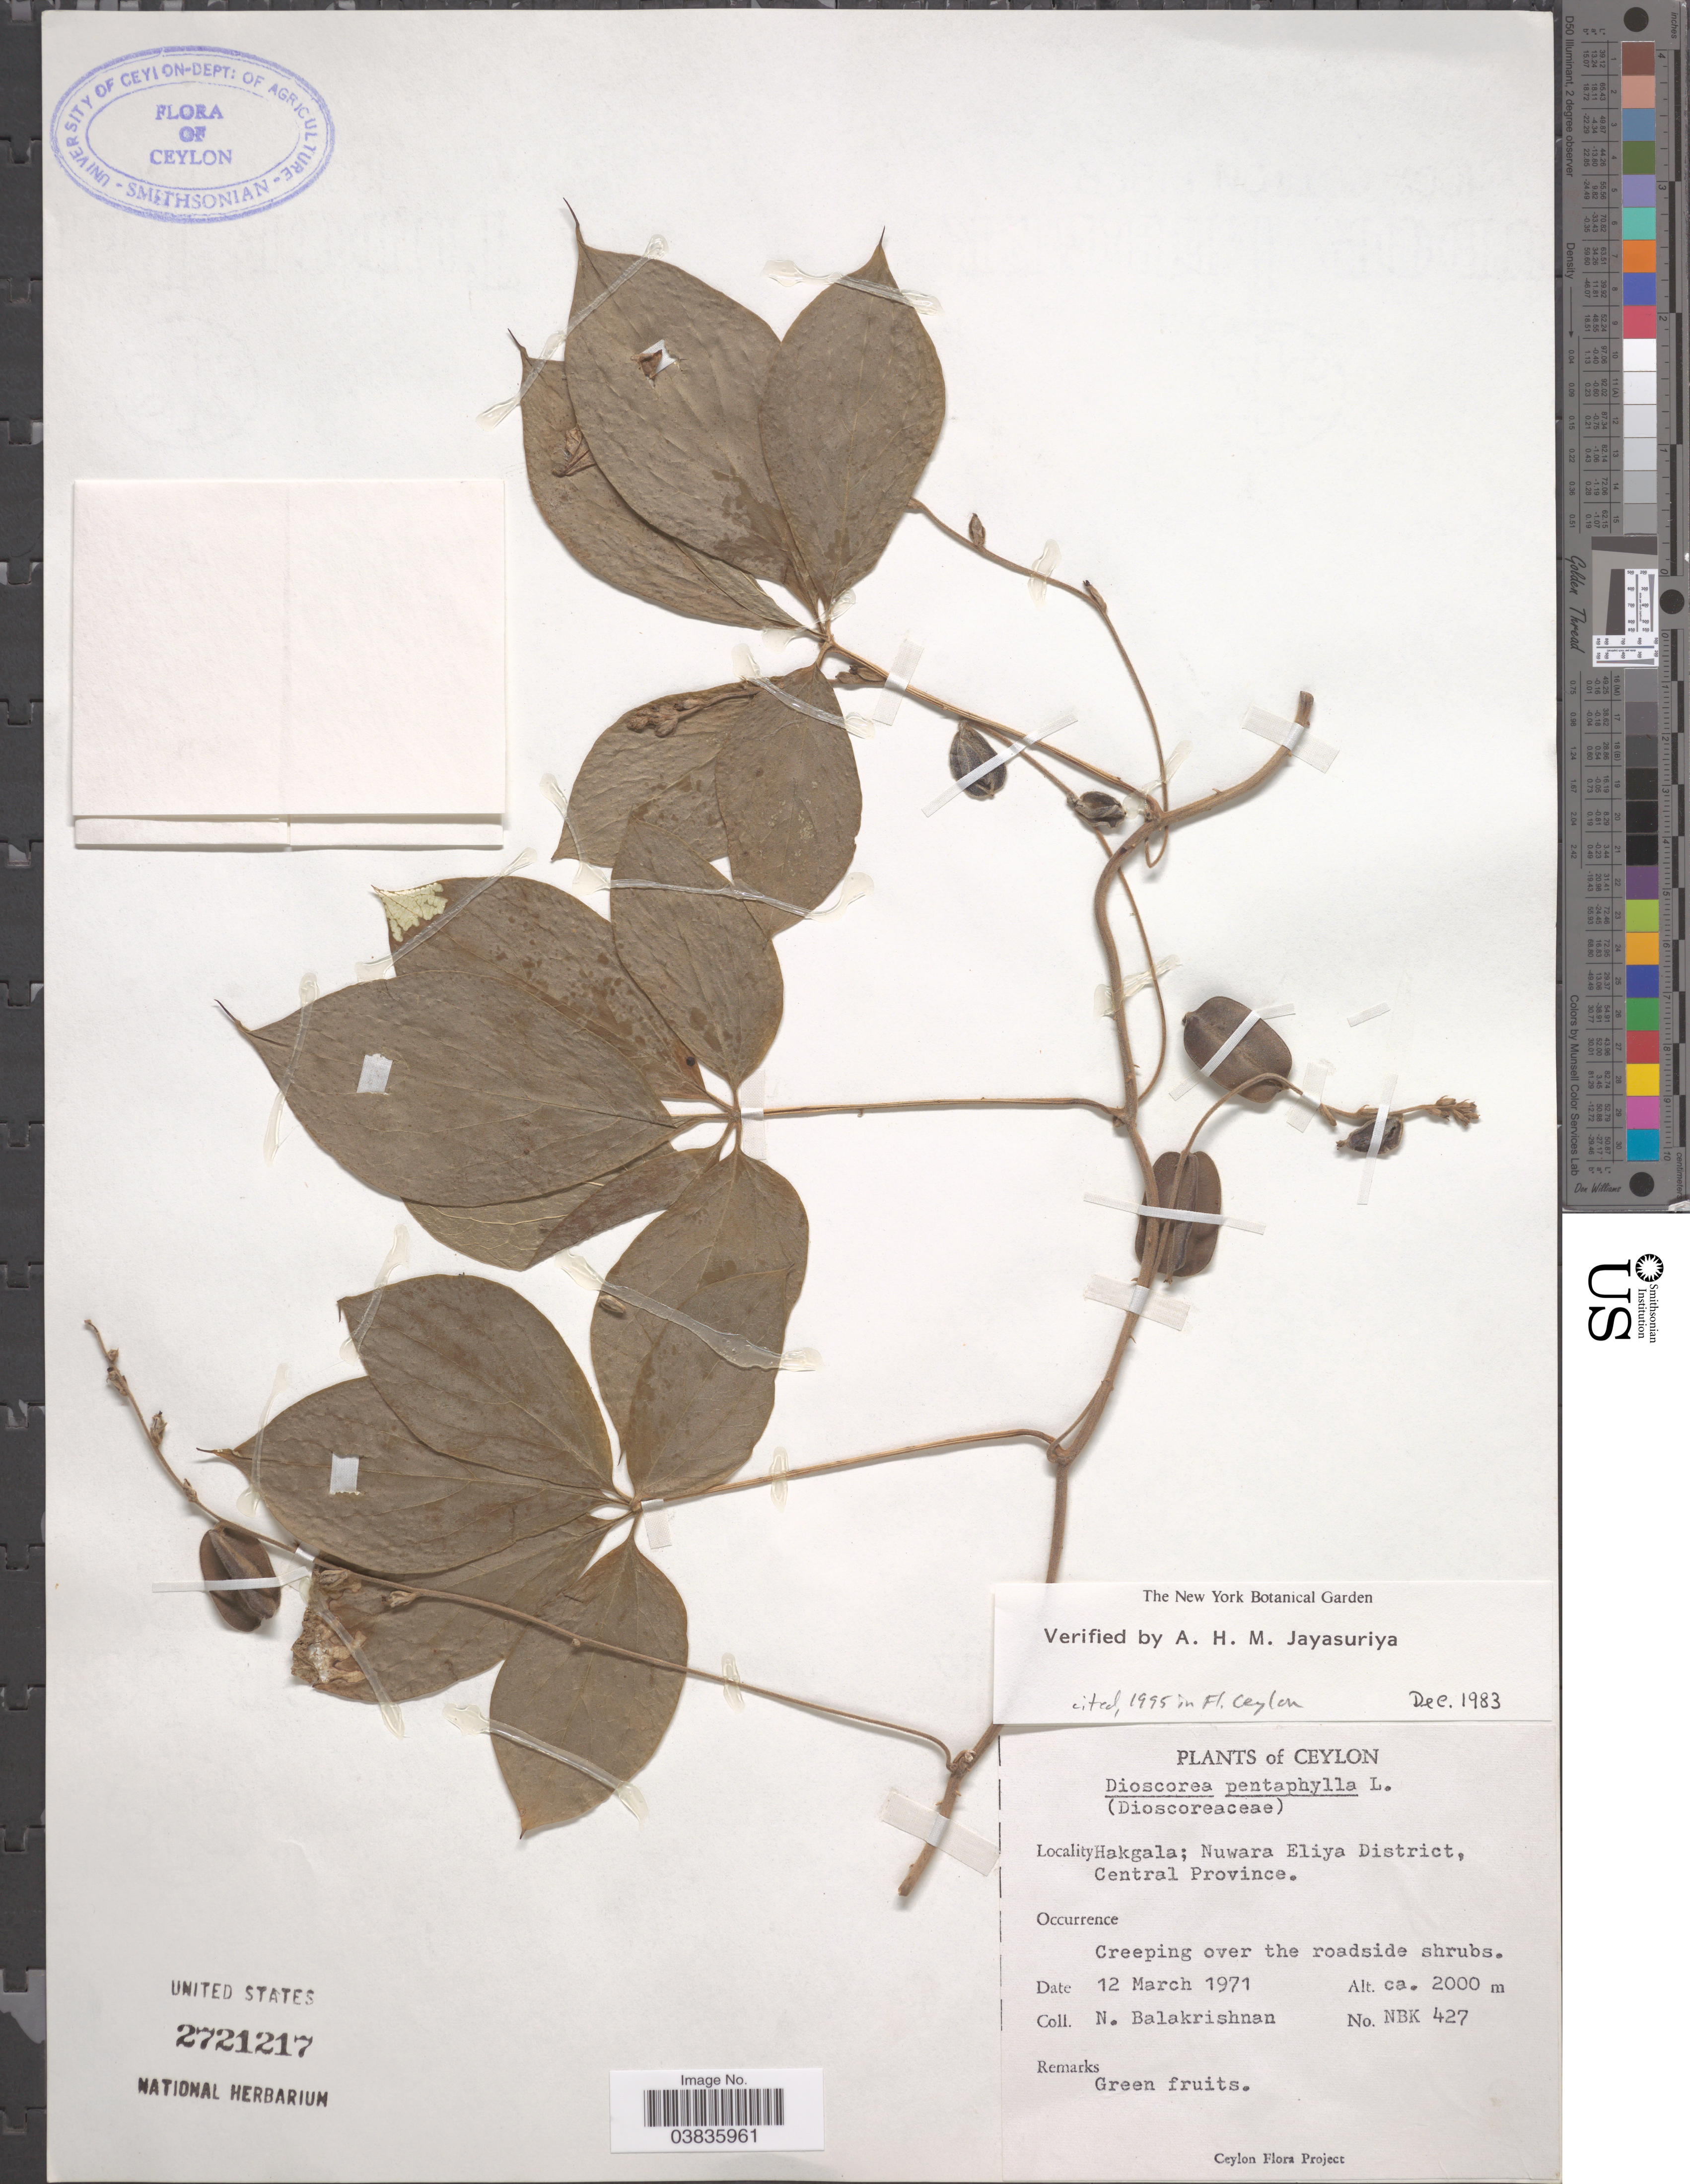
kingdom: Plantae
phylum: Tracheophyta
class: Liliopsida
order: Dioscoreales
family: Dioscoreaceae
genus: Dioscorea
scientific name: Dioscorea pentaphylla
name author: L.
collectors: N. Balakrishnan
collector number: NBK 427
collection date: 1971-03-12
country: Sri Lanka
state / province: Central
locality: Ceylon. Hakgala; Nuwara Eliya District, Central Province.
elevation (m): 2000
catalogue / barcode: US 2721217